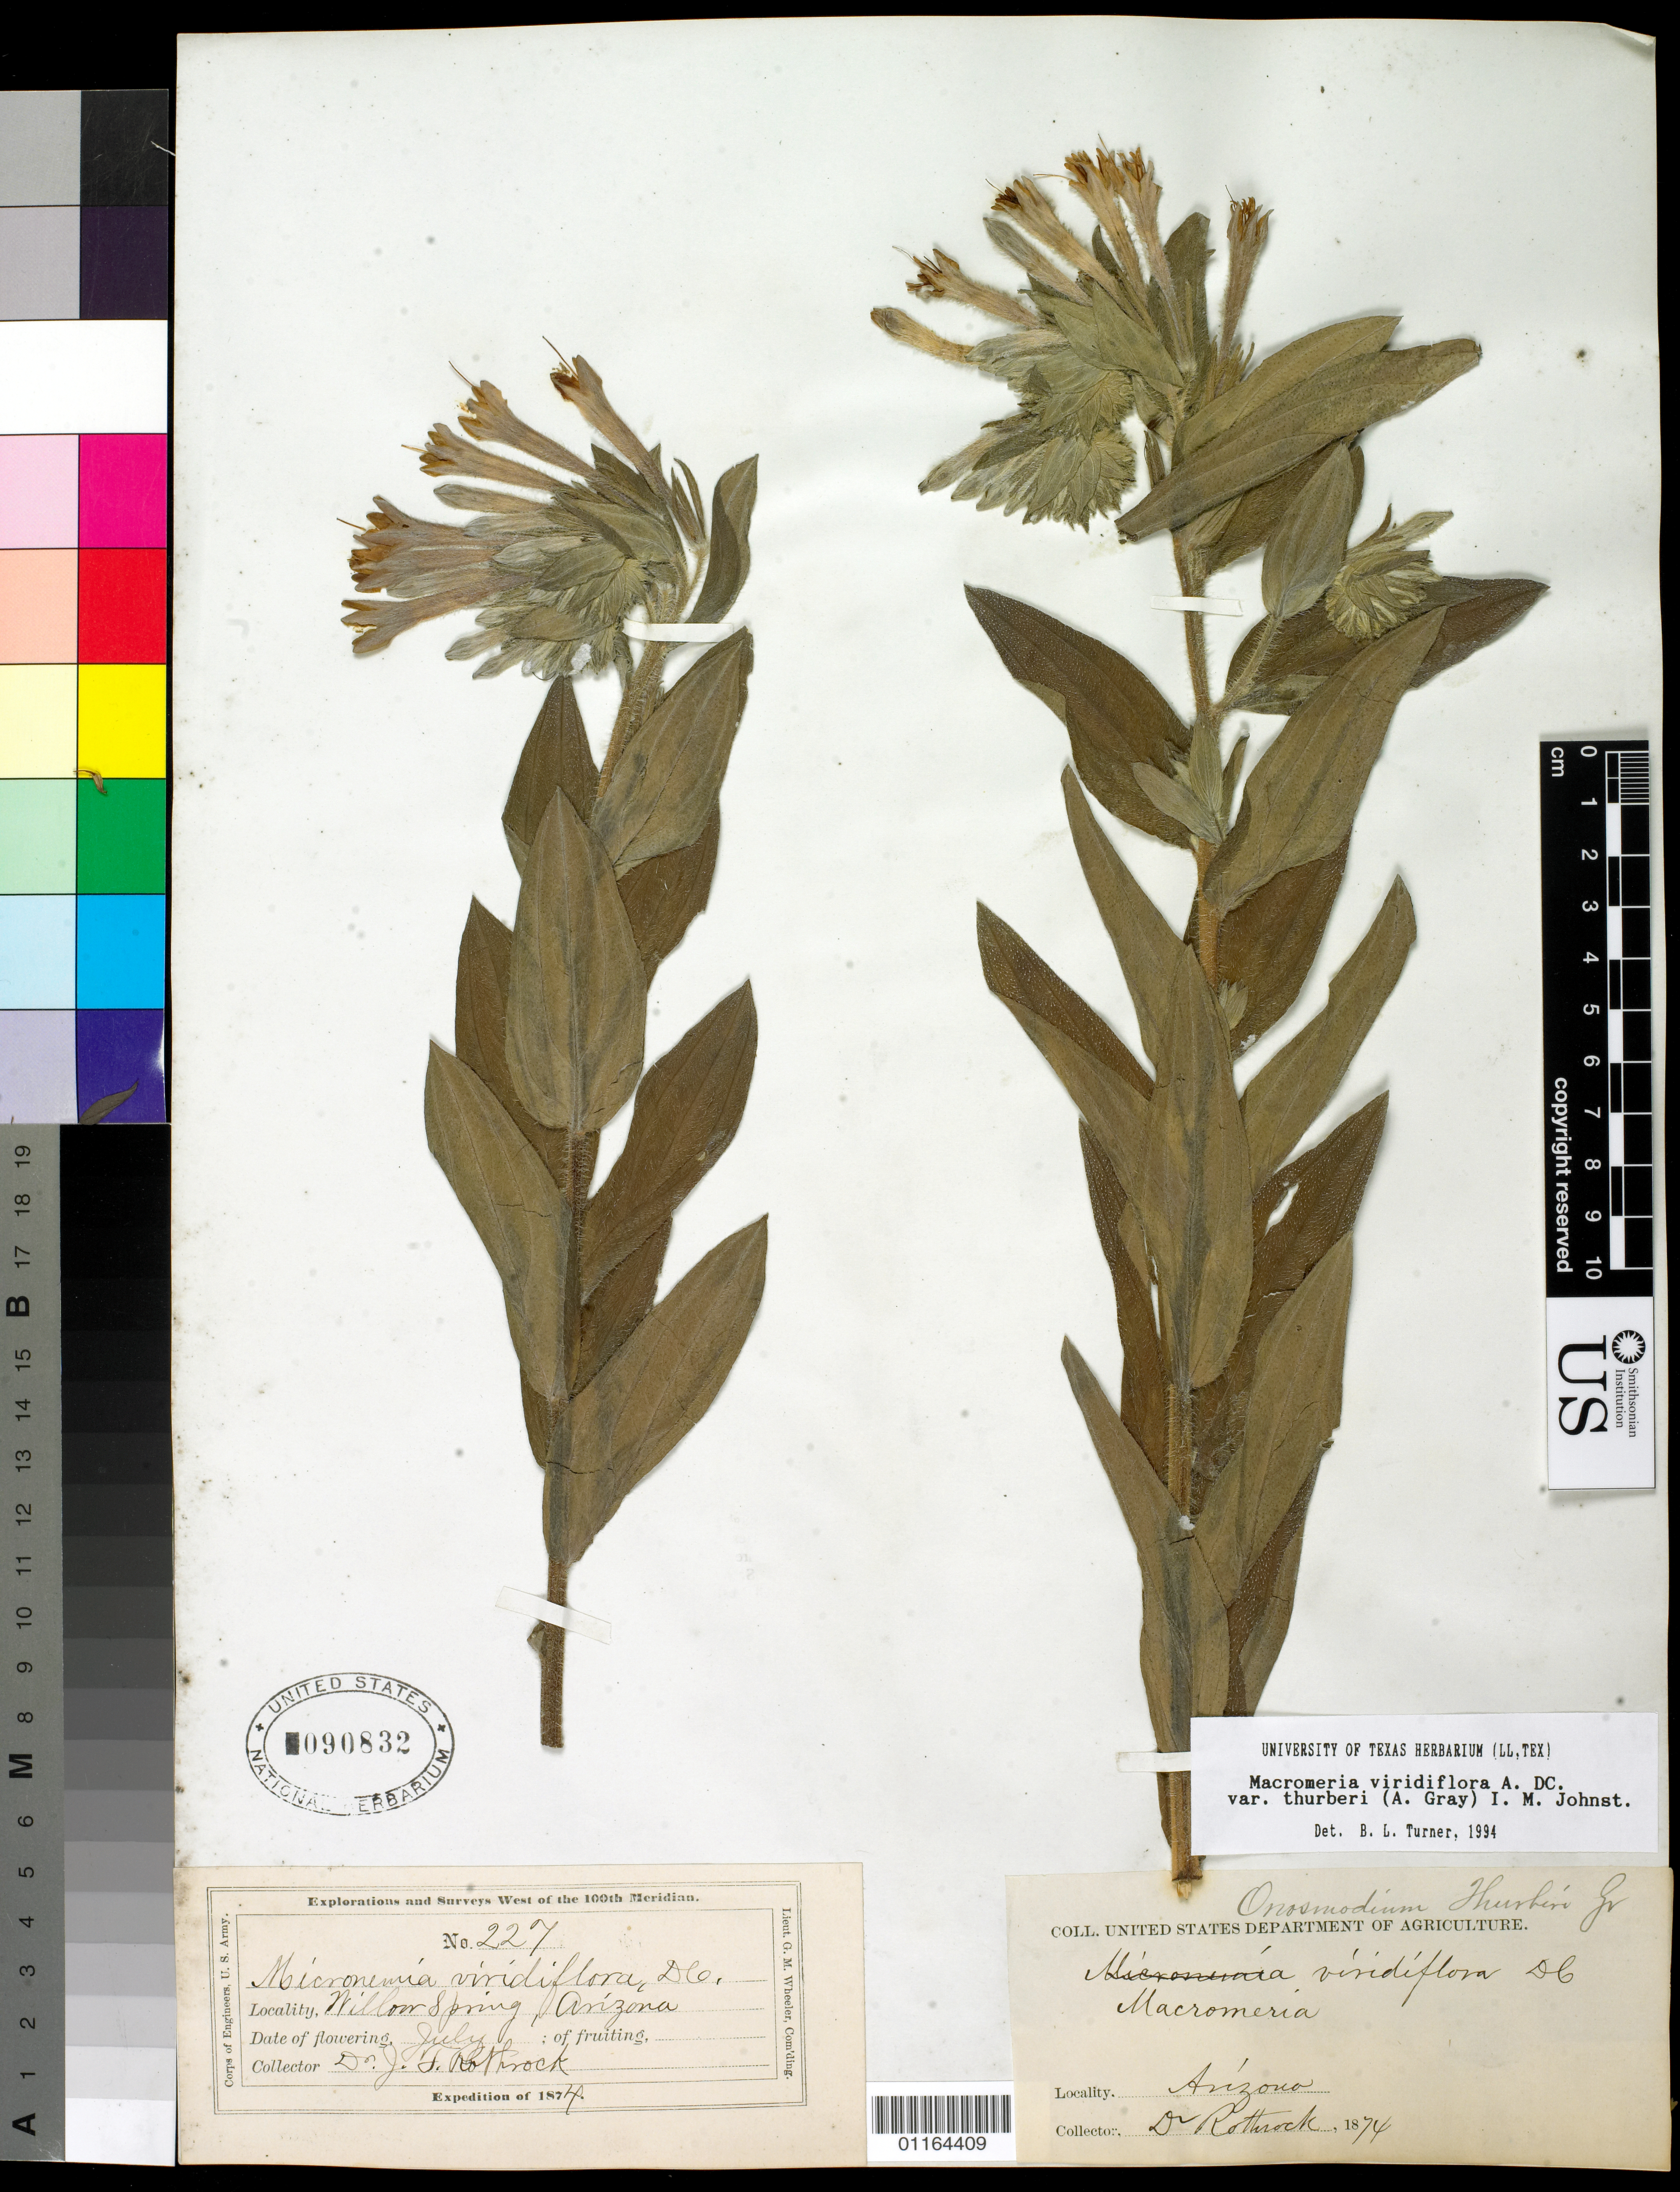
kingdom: Plantae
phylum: Tracheophyta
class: Magnoliopsida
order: Boraginales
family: Boraginaceae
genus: Macromeria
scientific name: Macromeria viridiflora var. thurberi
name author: (A. Gray) I.M. Johnst.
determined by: Turner, B.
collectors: J. T. Rothrock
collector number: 227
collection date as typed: Jul 1874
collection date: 1874-07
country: United States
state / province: Arizona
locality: Willow Spring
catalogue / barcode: US 90832